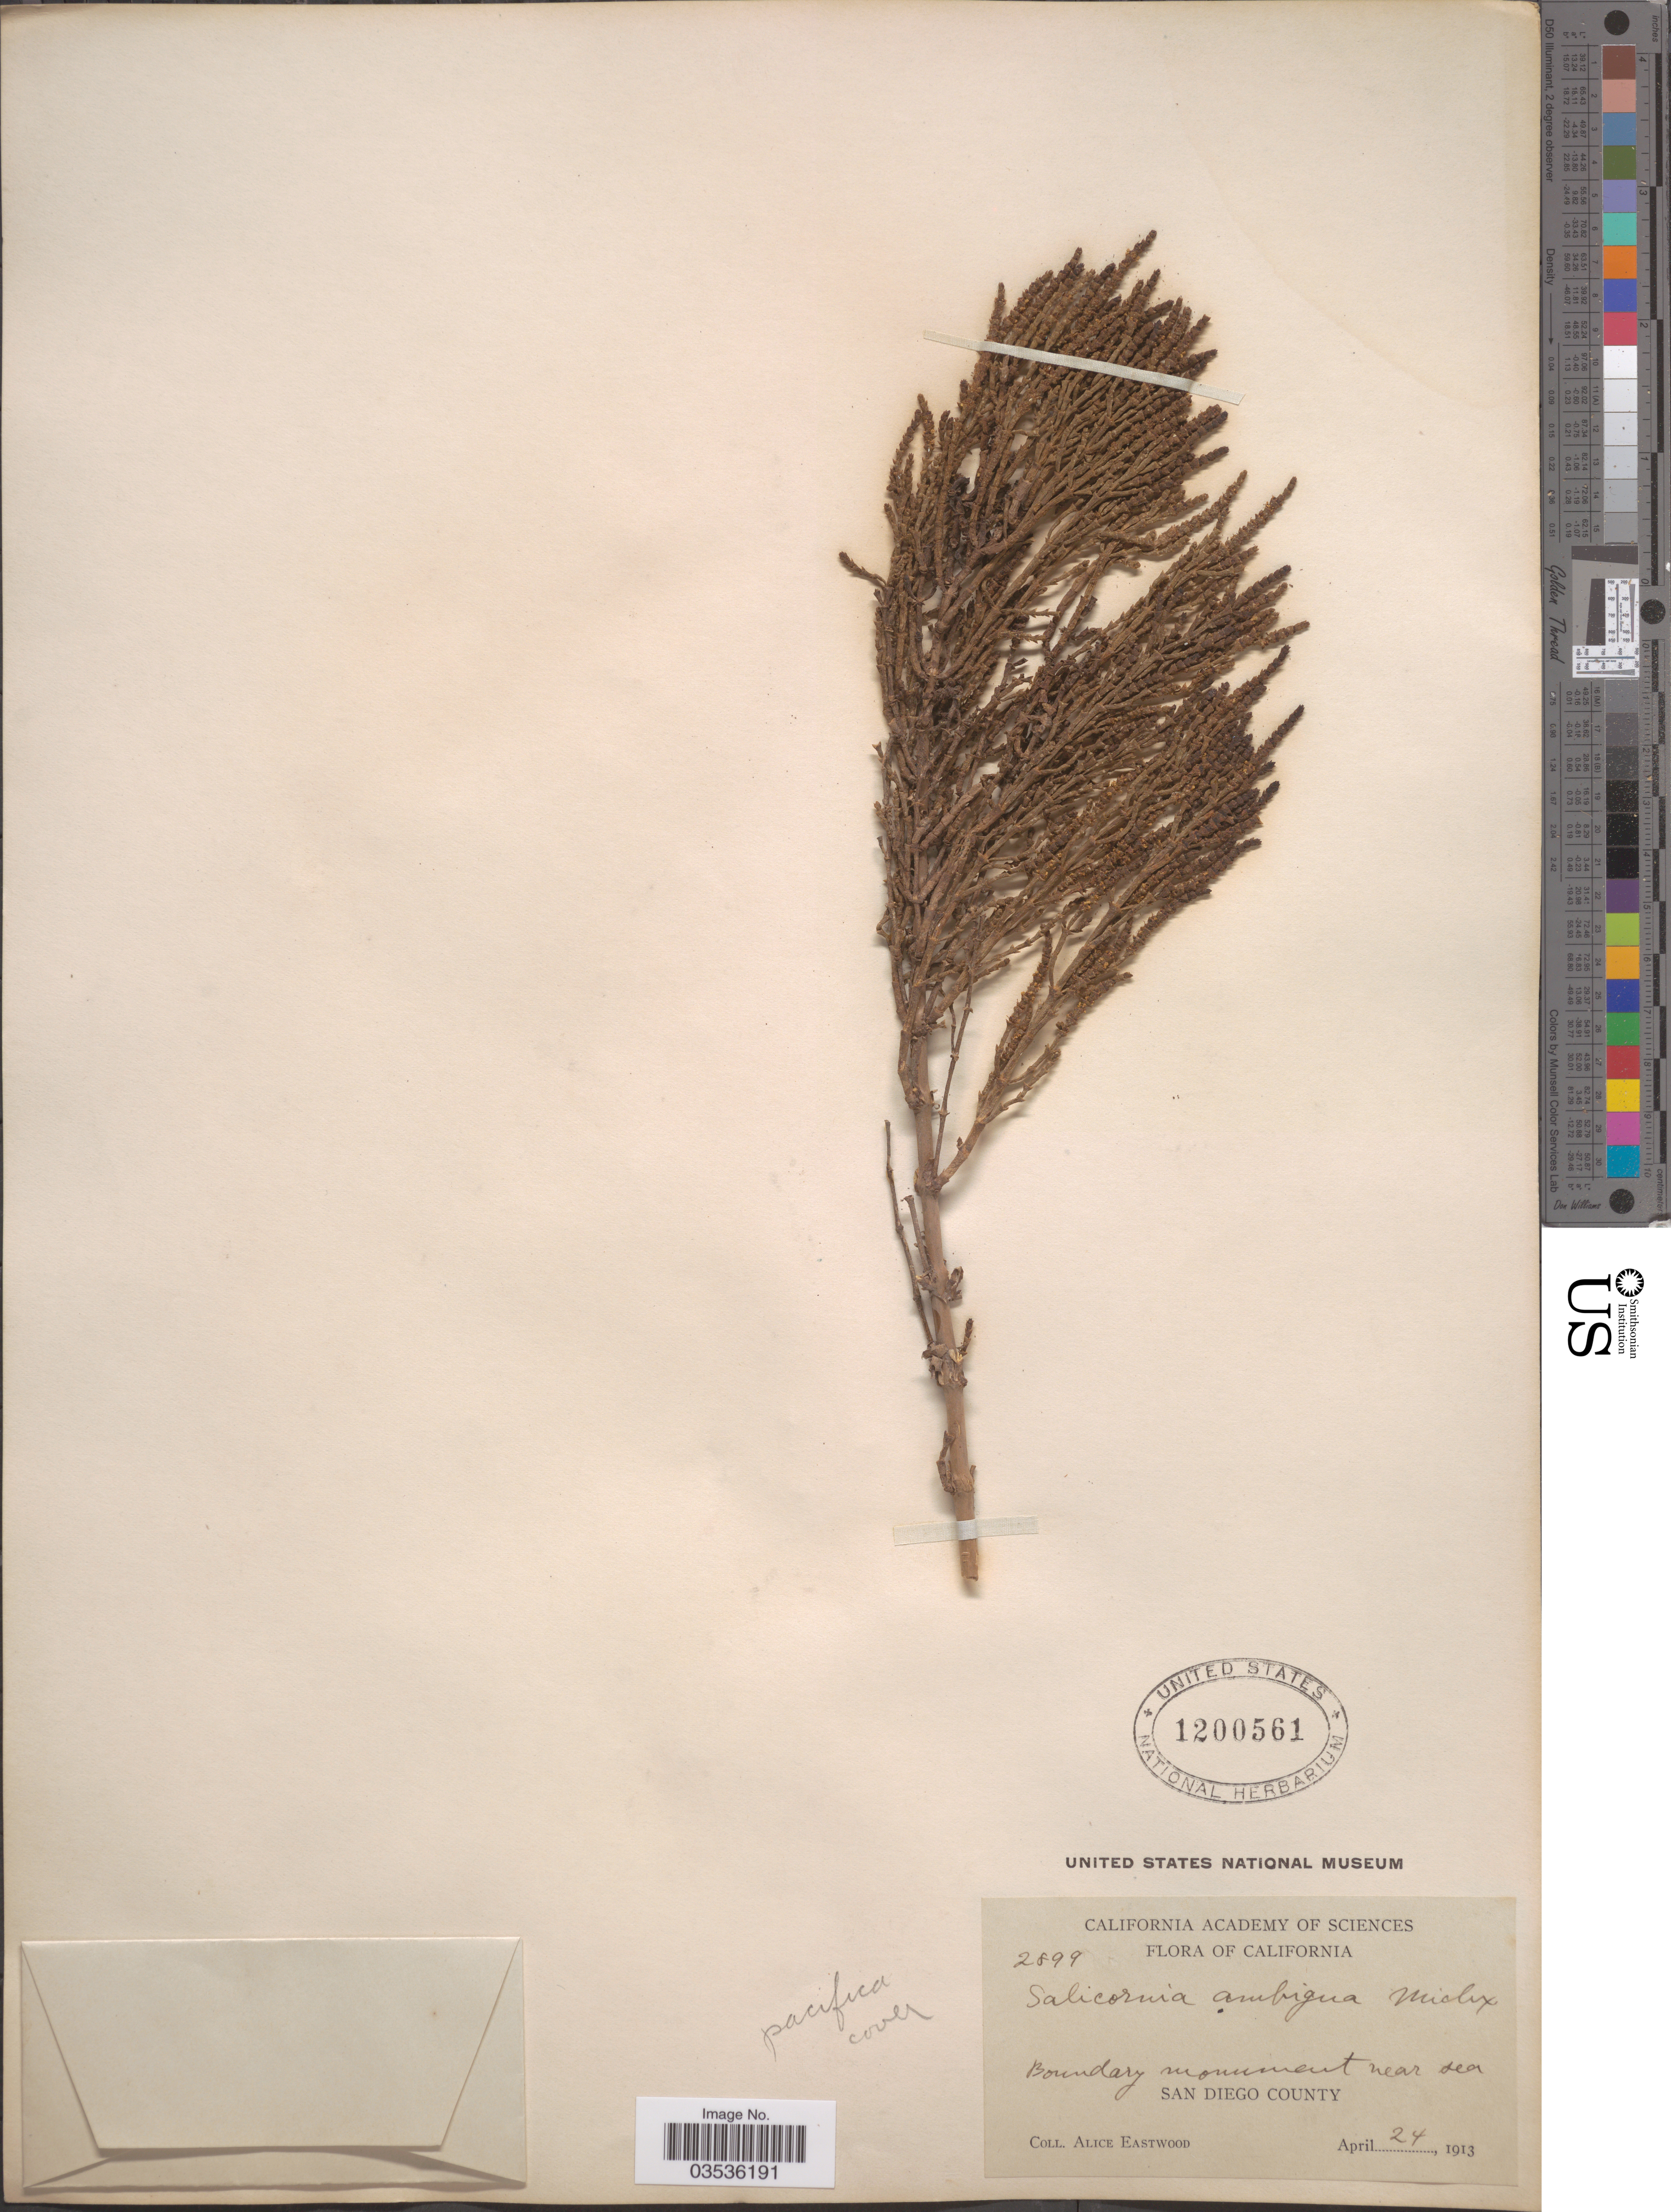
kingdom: Plantae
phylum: Tracheophyta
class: Magnoliopsida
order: Caryophyllales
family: Amaranthaceae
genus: Arthroceras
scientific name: Arthroceras subterminale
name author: (Parish) Piirainen & G. Kadereit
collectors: A. Eastwood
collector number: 2899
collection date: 1913-08-24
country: United States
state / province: California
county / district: San Diego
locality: Boundary monument near sea. San Diego County.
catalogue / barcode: US 1200561